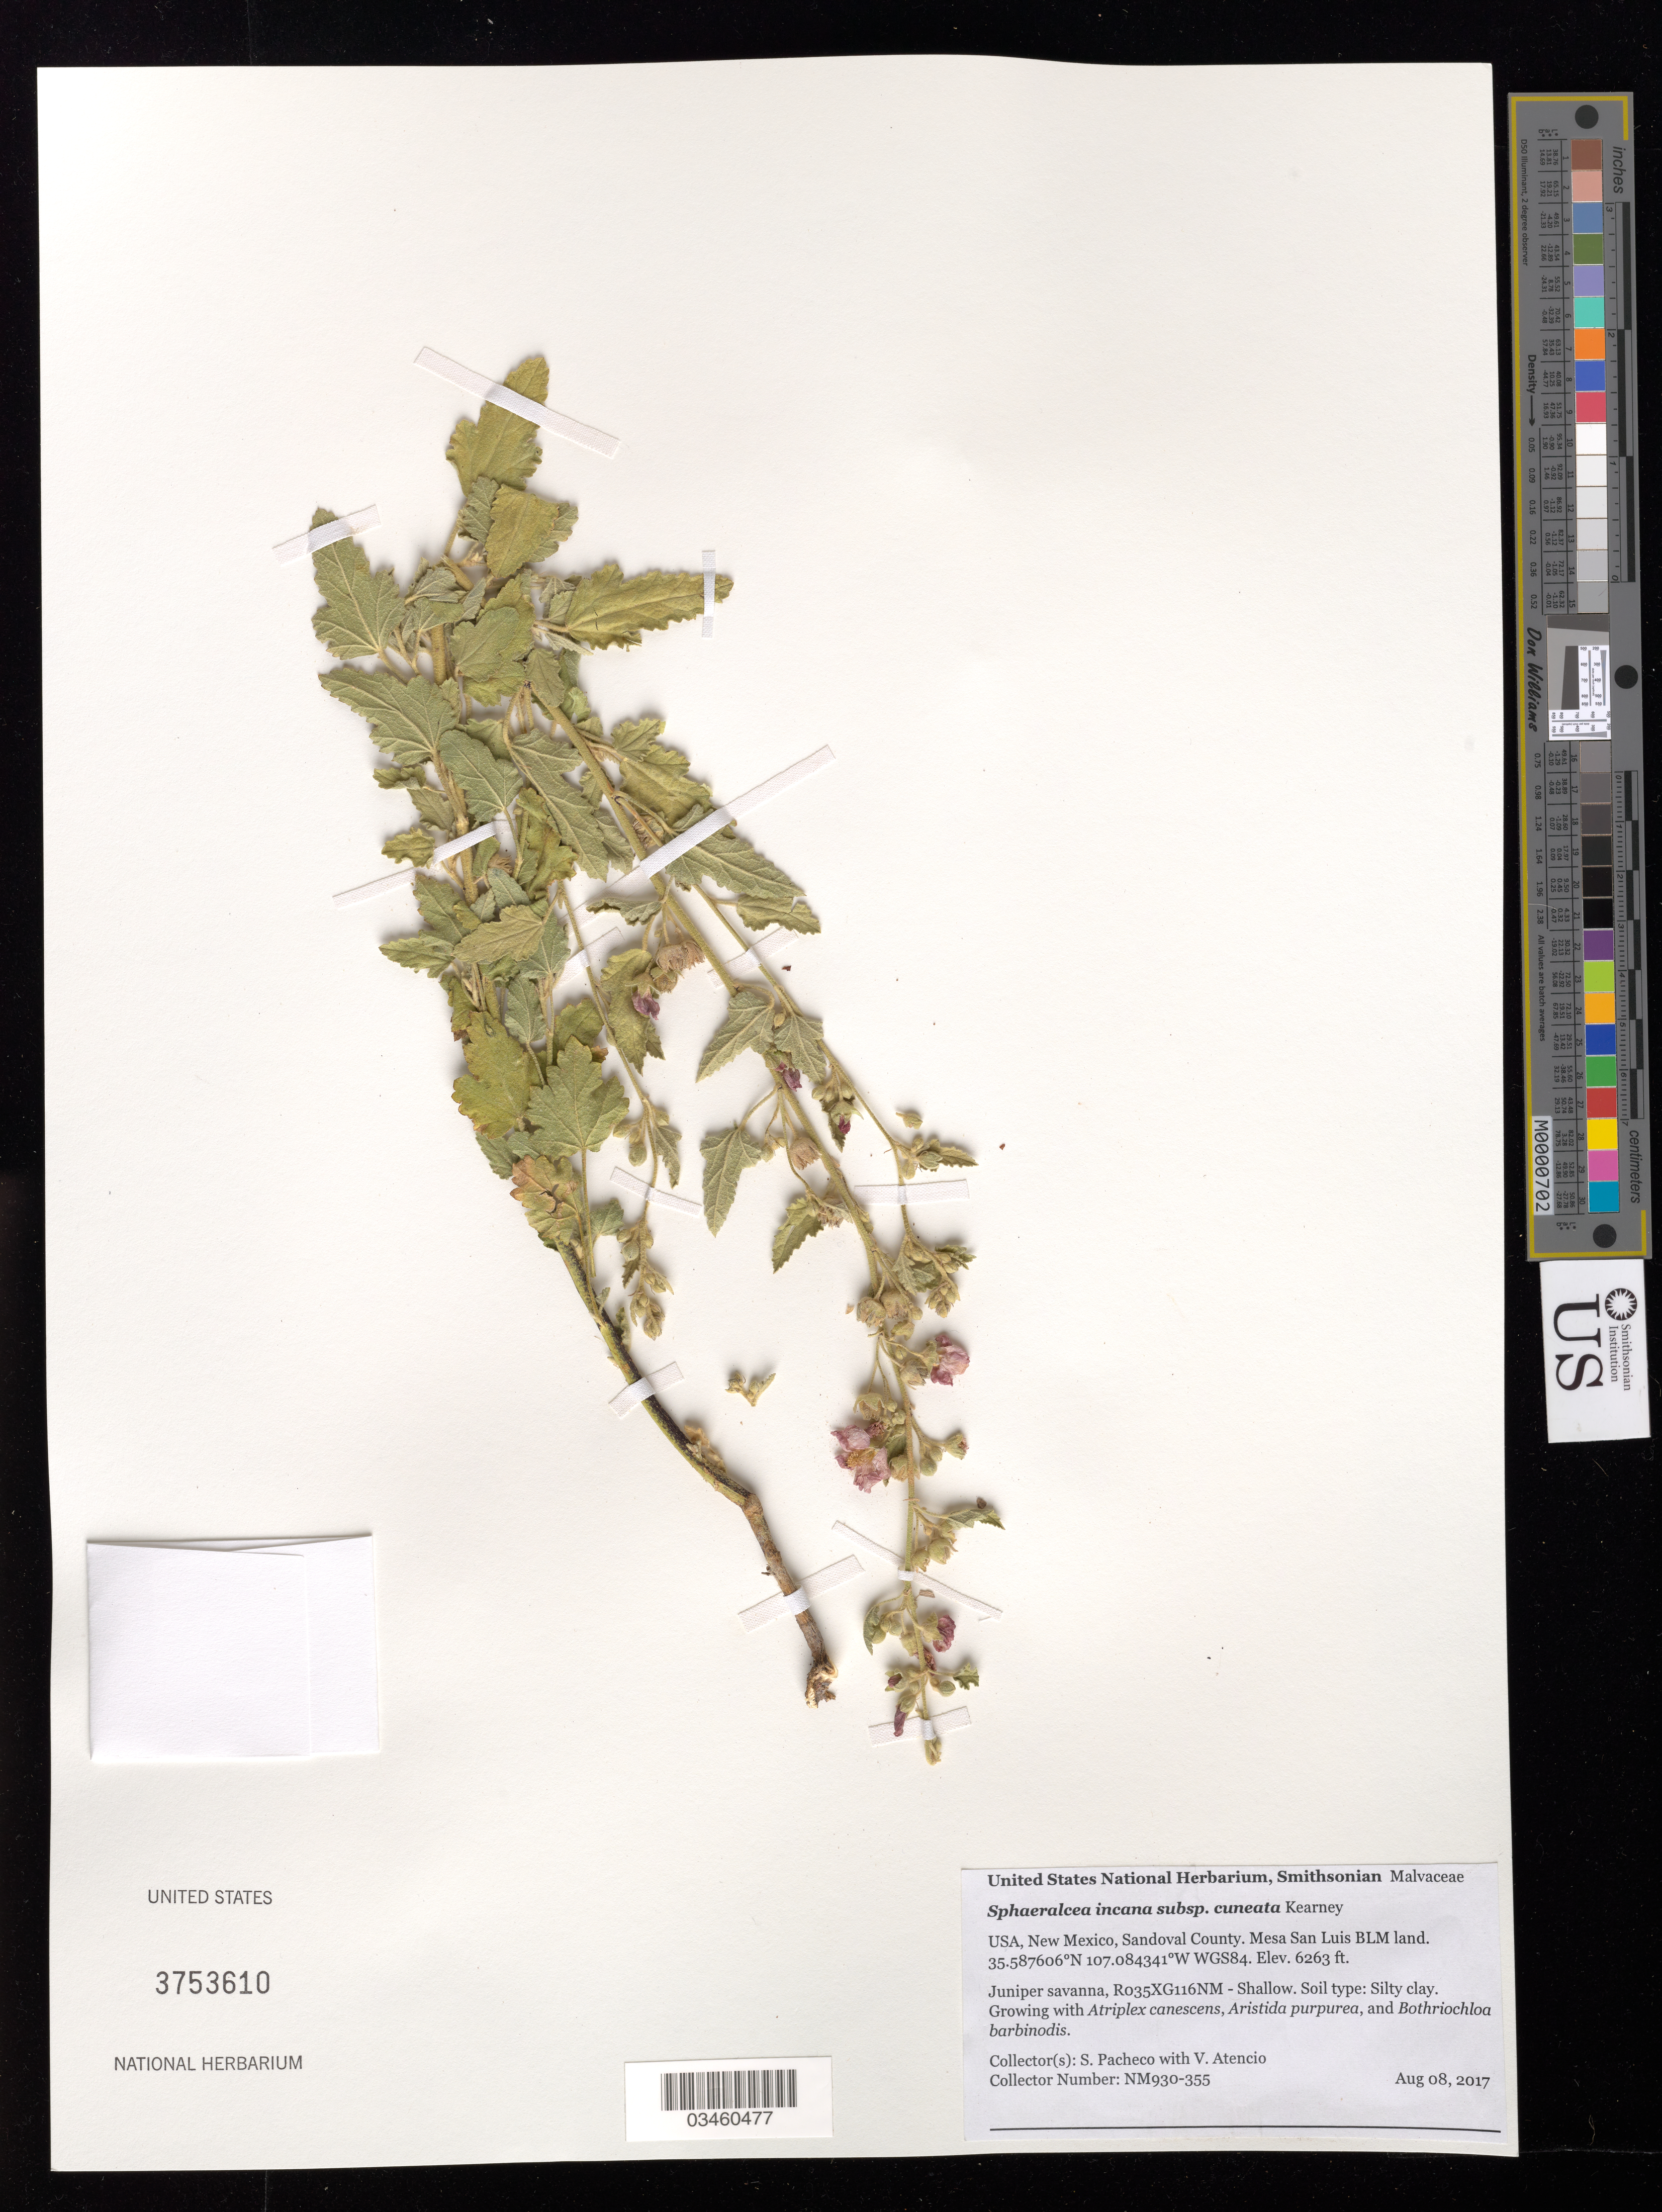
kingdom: Plantae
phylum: Tracheophyta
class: Magnoliopsida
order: Malvales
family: Malvaceae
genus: Sphaeralcea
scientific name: Sphaeralcea incana subsp. cuneata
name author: Kearney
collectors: S. Pacheco & V. Atencio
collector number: NM930-355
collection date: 2017-08-08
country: United States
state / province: New Mexico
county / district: Sandoval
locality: BLM, San Luis Mesa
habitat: R035XG116NM - Shallow. Silty clay. Juniper savanna.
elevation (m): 1909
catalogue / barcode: US 3756310